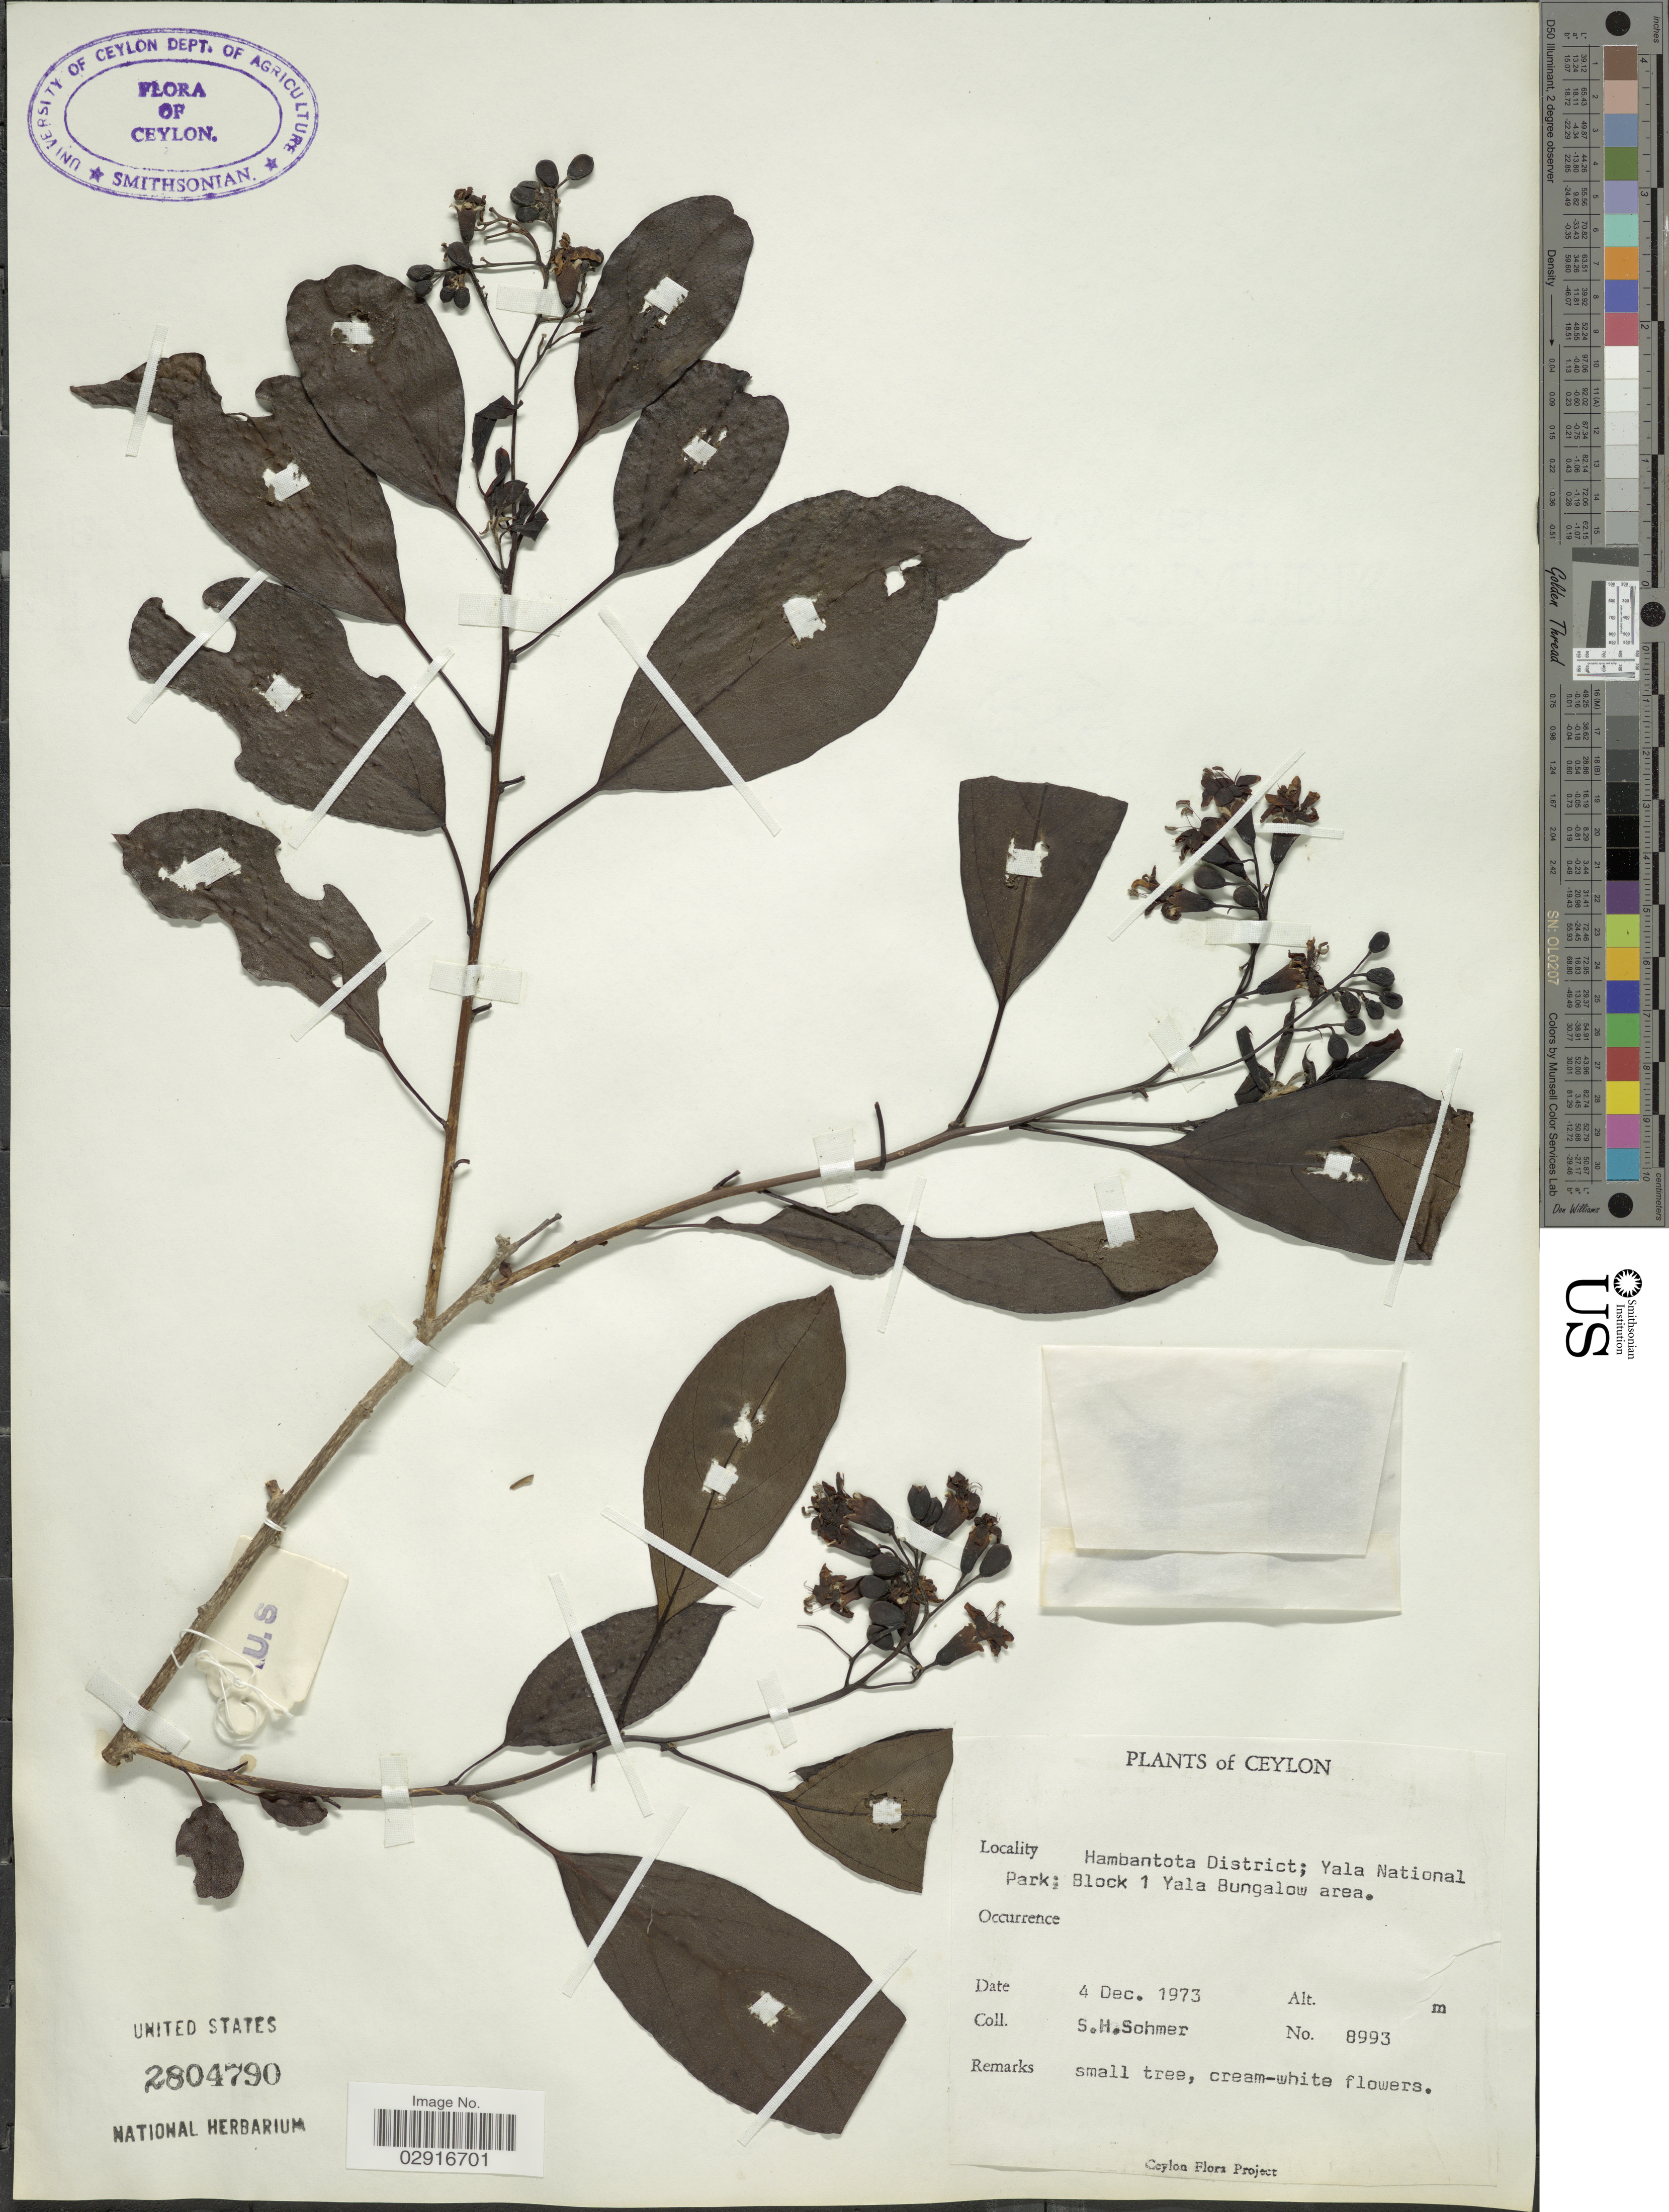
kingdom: Plantae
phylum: Tracheophyta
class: Magnoliopsida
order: Boraginales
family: Boraginaceae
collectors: S. H. Sohmer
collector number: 8993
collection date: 1973-12-04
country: Sri Lanka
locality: Ceylon. Hambantota District; Yala National Park; Block 1 Yala Bungalow area.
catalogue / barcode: US 2804790